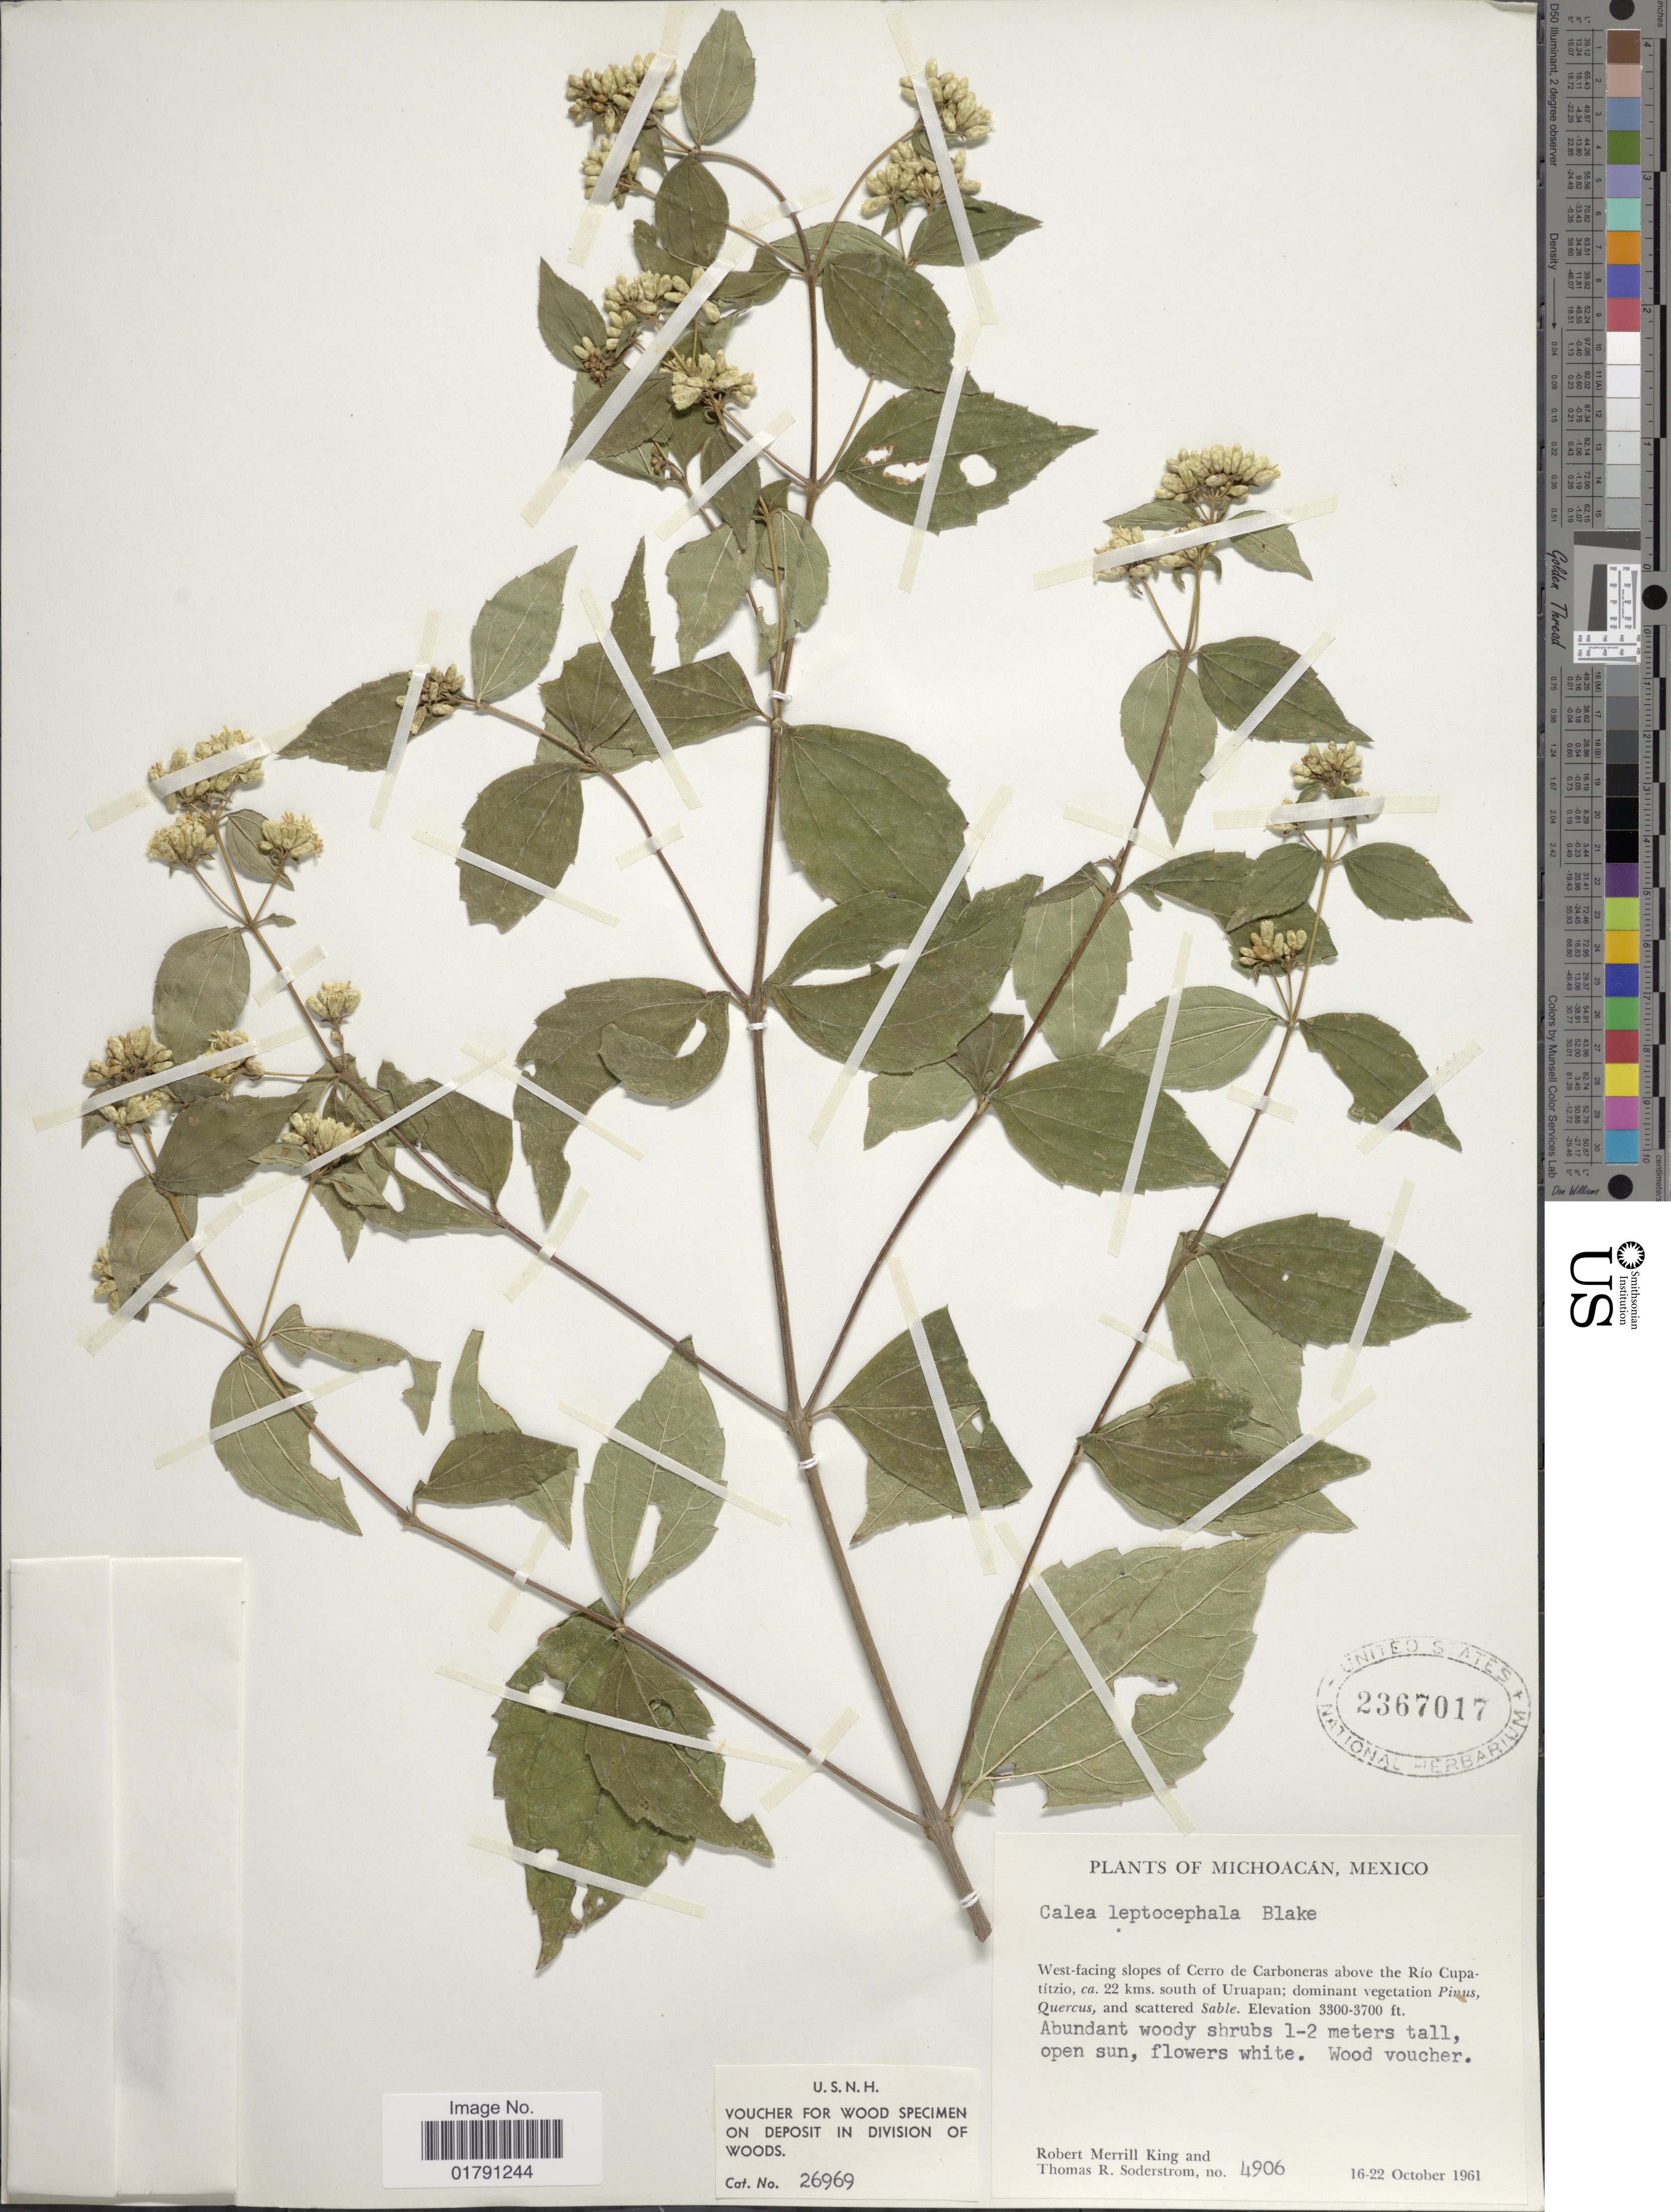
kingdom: Plantae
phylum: Tracheophyta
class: Magnoliopsida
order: Asterales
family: Asteraceae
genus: Calea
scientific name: Calea leptocephala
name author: S.F. Blake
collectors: R. M. King & T. R. Soderstrom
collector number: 4906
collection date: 1961-10-16/1961-10-22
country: Mexico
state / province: Michoacán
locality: West-facing slopes of Cerro de Carboneras above the Rio Cupatitzio, ca 22 kms south of Uruapan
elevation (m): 1006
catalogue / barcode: US 2367017